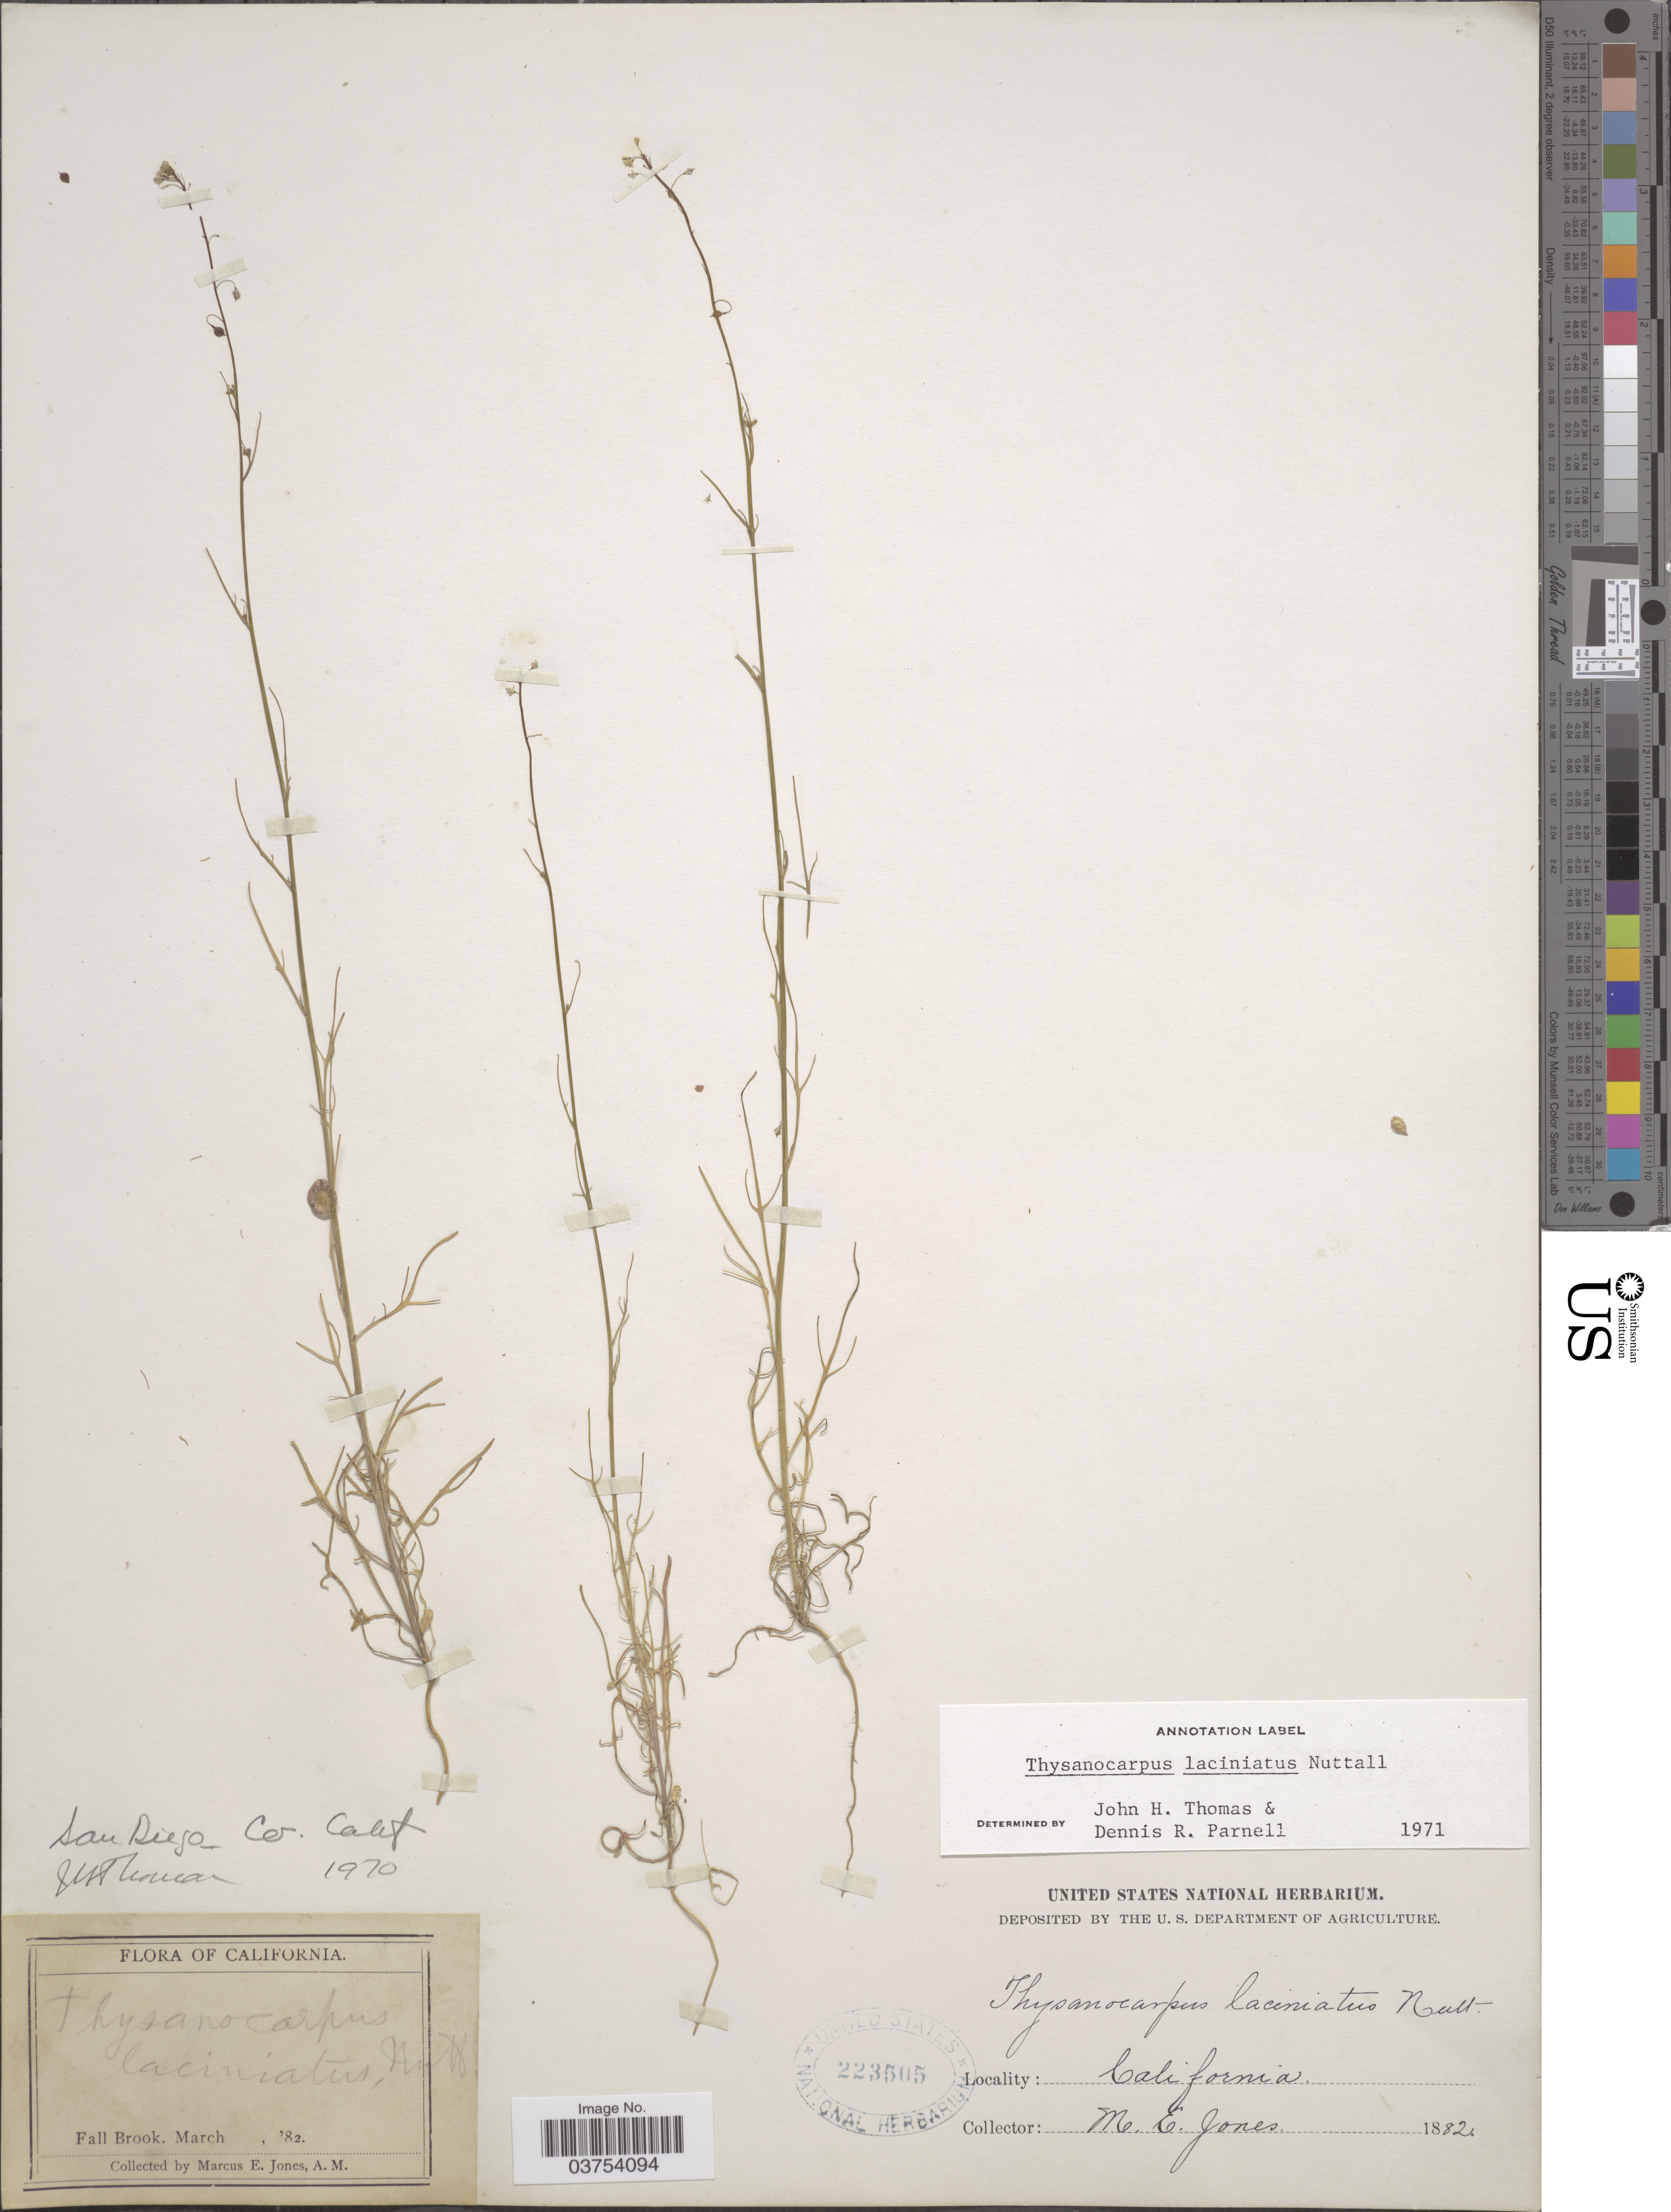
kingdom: Plantae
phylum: Tracheophyta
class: Magnoliopsida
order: Brassicales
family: Brassicaceae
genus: Thysanocarpus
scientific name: Thysanocarpus laciniatus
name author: Nutt. in Torr. & A. Gray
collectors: M. E. Jones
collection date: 1882-03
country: United States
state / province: California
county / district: San Diego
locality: San Diego Co. Fall Brook.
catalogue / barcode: US 223505